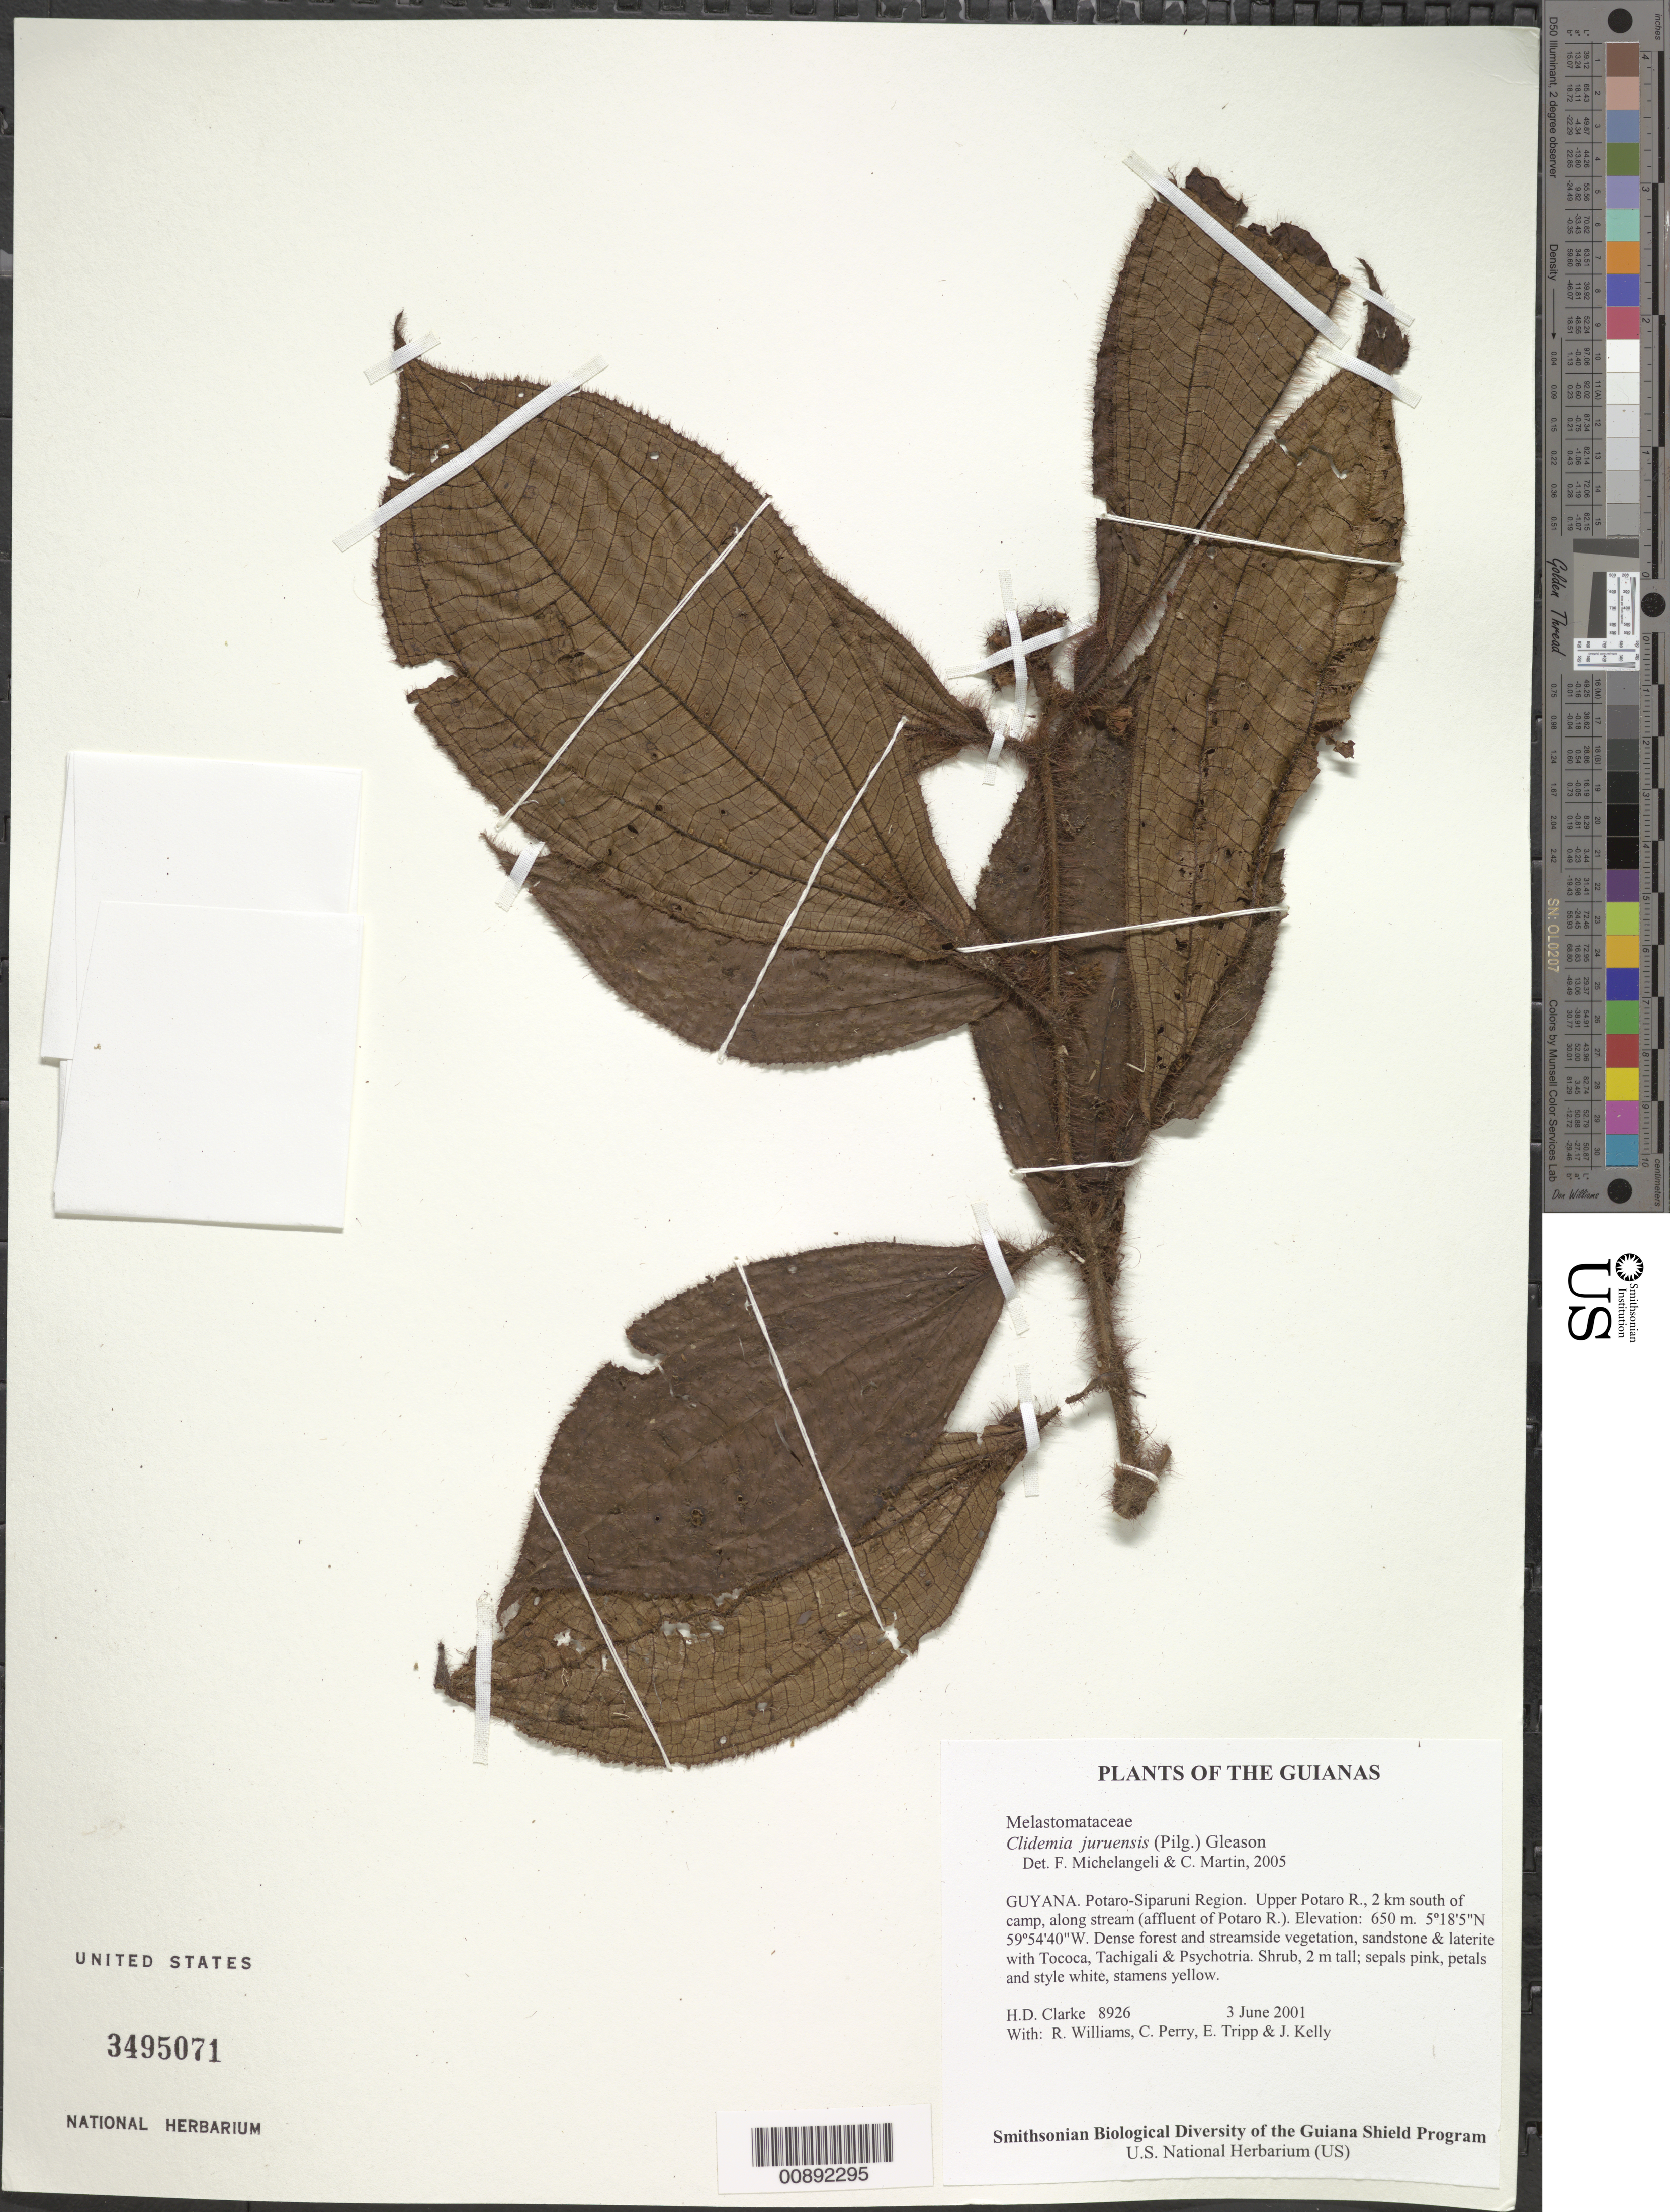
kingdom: Plantae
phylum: Tracheophyta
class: Magnoliopsida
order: Myrtales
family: Melastomataceae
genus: Clidemia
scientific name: Clidemia juruensis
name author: (Pilg.) Gleason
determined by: Michelangeli, F. A.; Martin, C.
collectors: H. D. Clarke, R. Williams, C. Perry, E. Tripp & J. Kelly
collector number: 8926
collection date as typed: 3 June 2001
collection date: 2001-06-03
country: Guyana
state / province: Potaro-Siparuni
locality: Upper Potaro R., 2 km south of camp, along stream (affluent of Potaro R.)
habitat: Dense forest and streamside vegetation, sandstone & laterite with Tococa, Tachigali & Psychotria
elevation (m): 650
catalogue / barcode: US 3495071